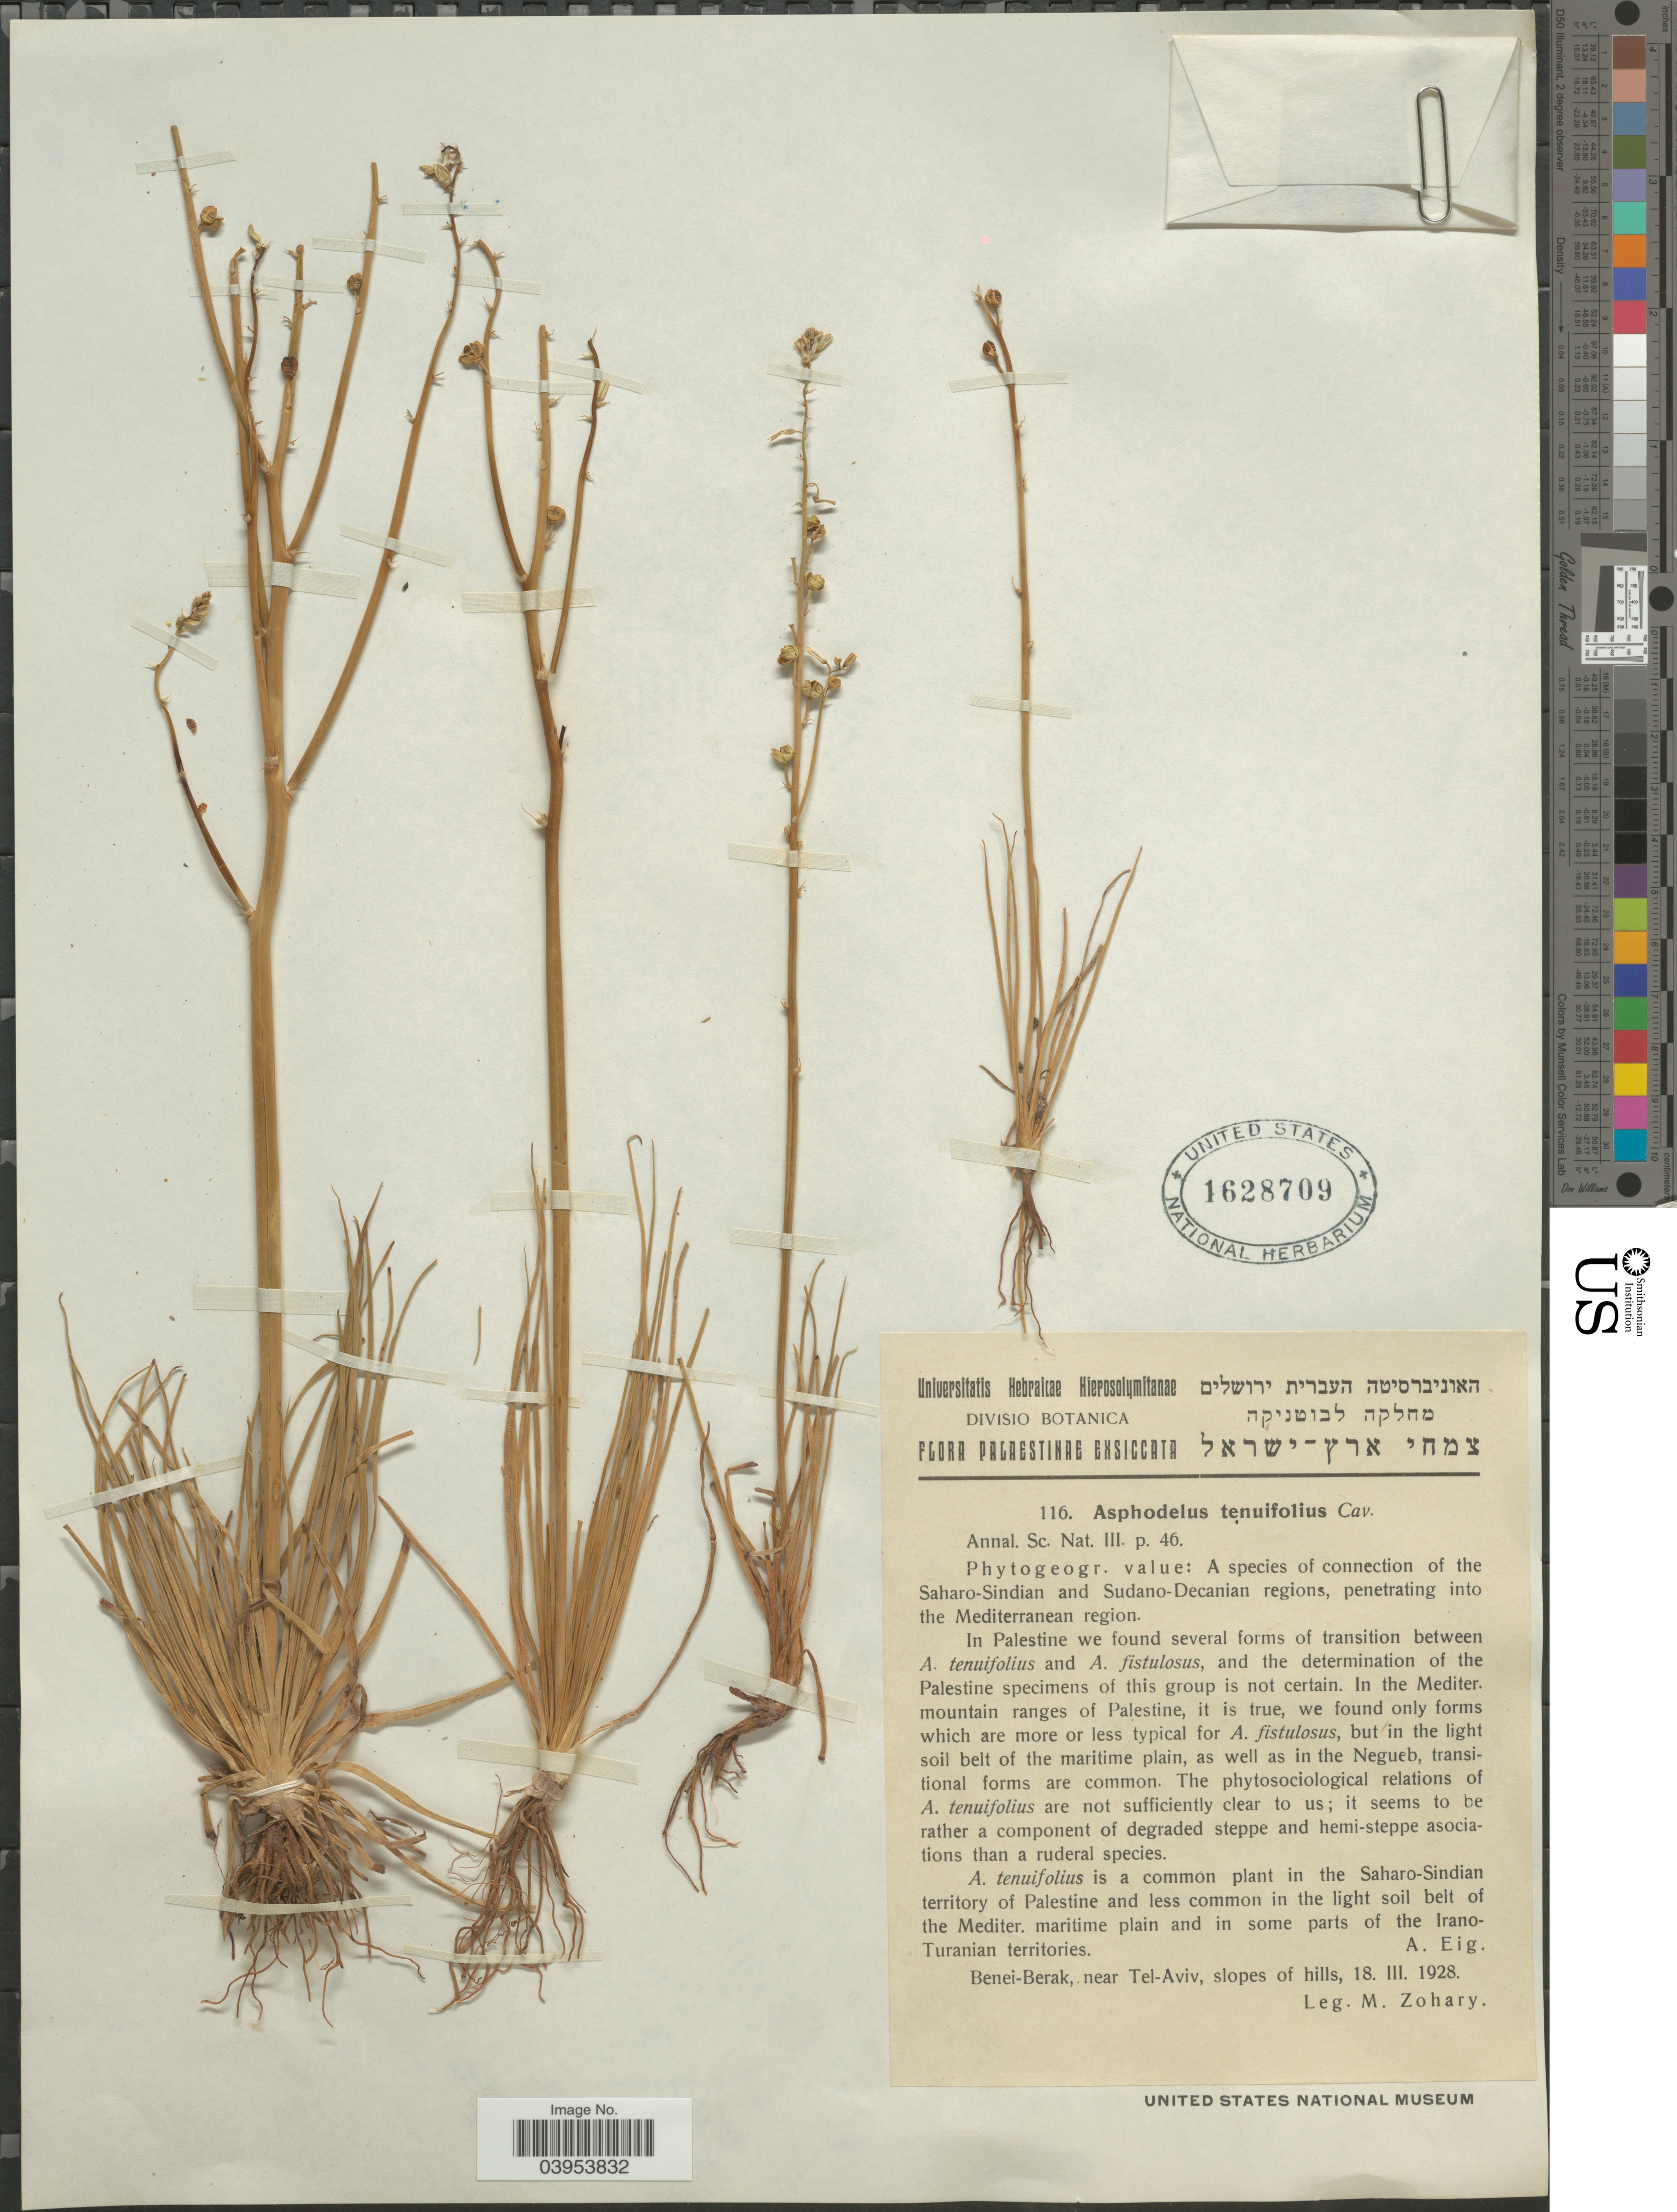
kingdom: Plantae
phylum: Tracheophyta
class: Liliopsida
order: Asparagales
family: Asphodelaceae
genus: Asphodelus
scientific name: Asphodelus tenuifolius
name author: Cav.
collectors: M. Zohary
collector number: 116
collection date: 1928-03-18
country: Israel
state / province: Tel Aviv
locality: Benei-Berak, near Tel-Aviv, slopes of hills.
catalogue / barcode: US 1628709